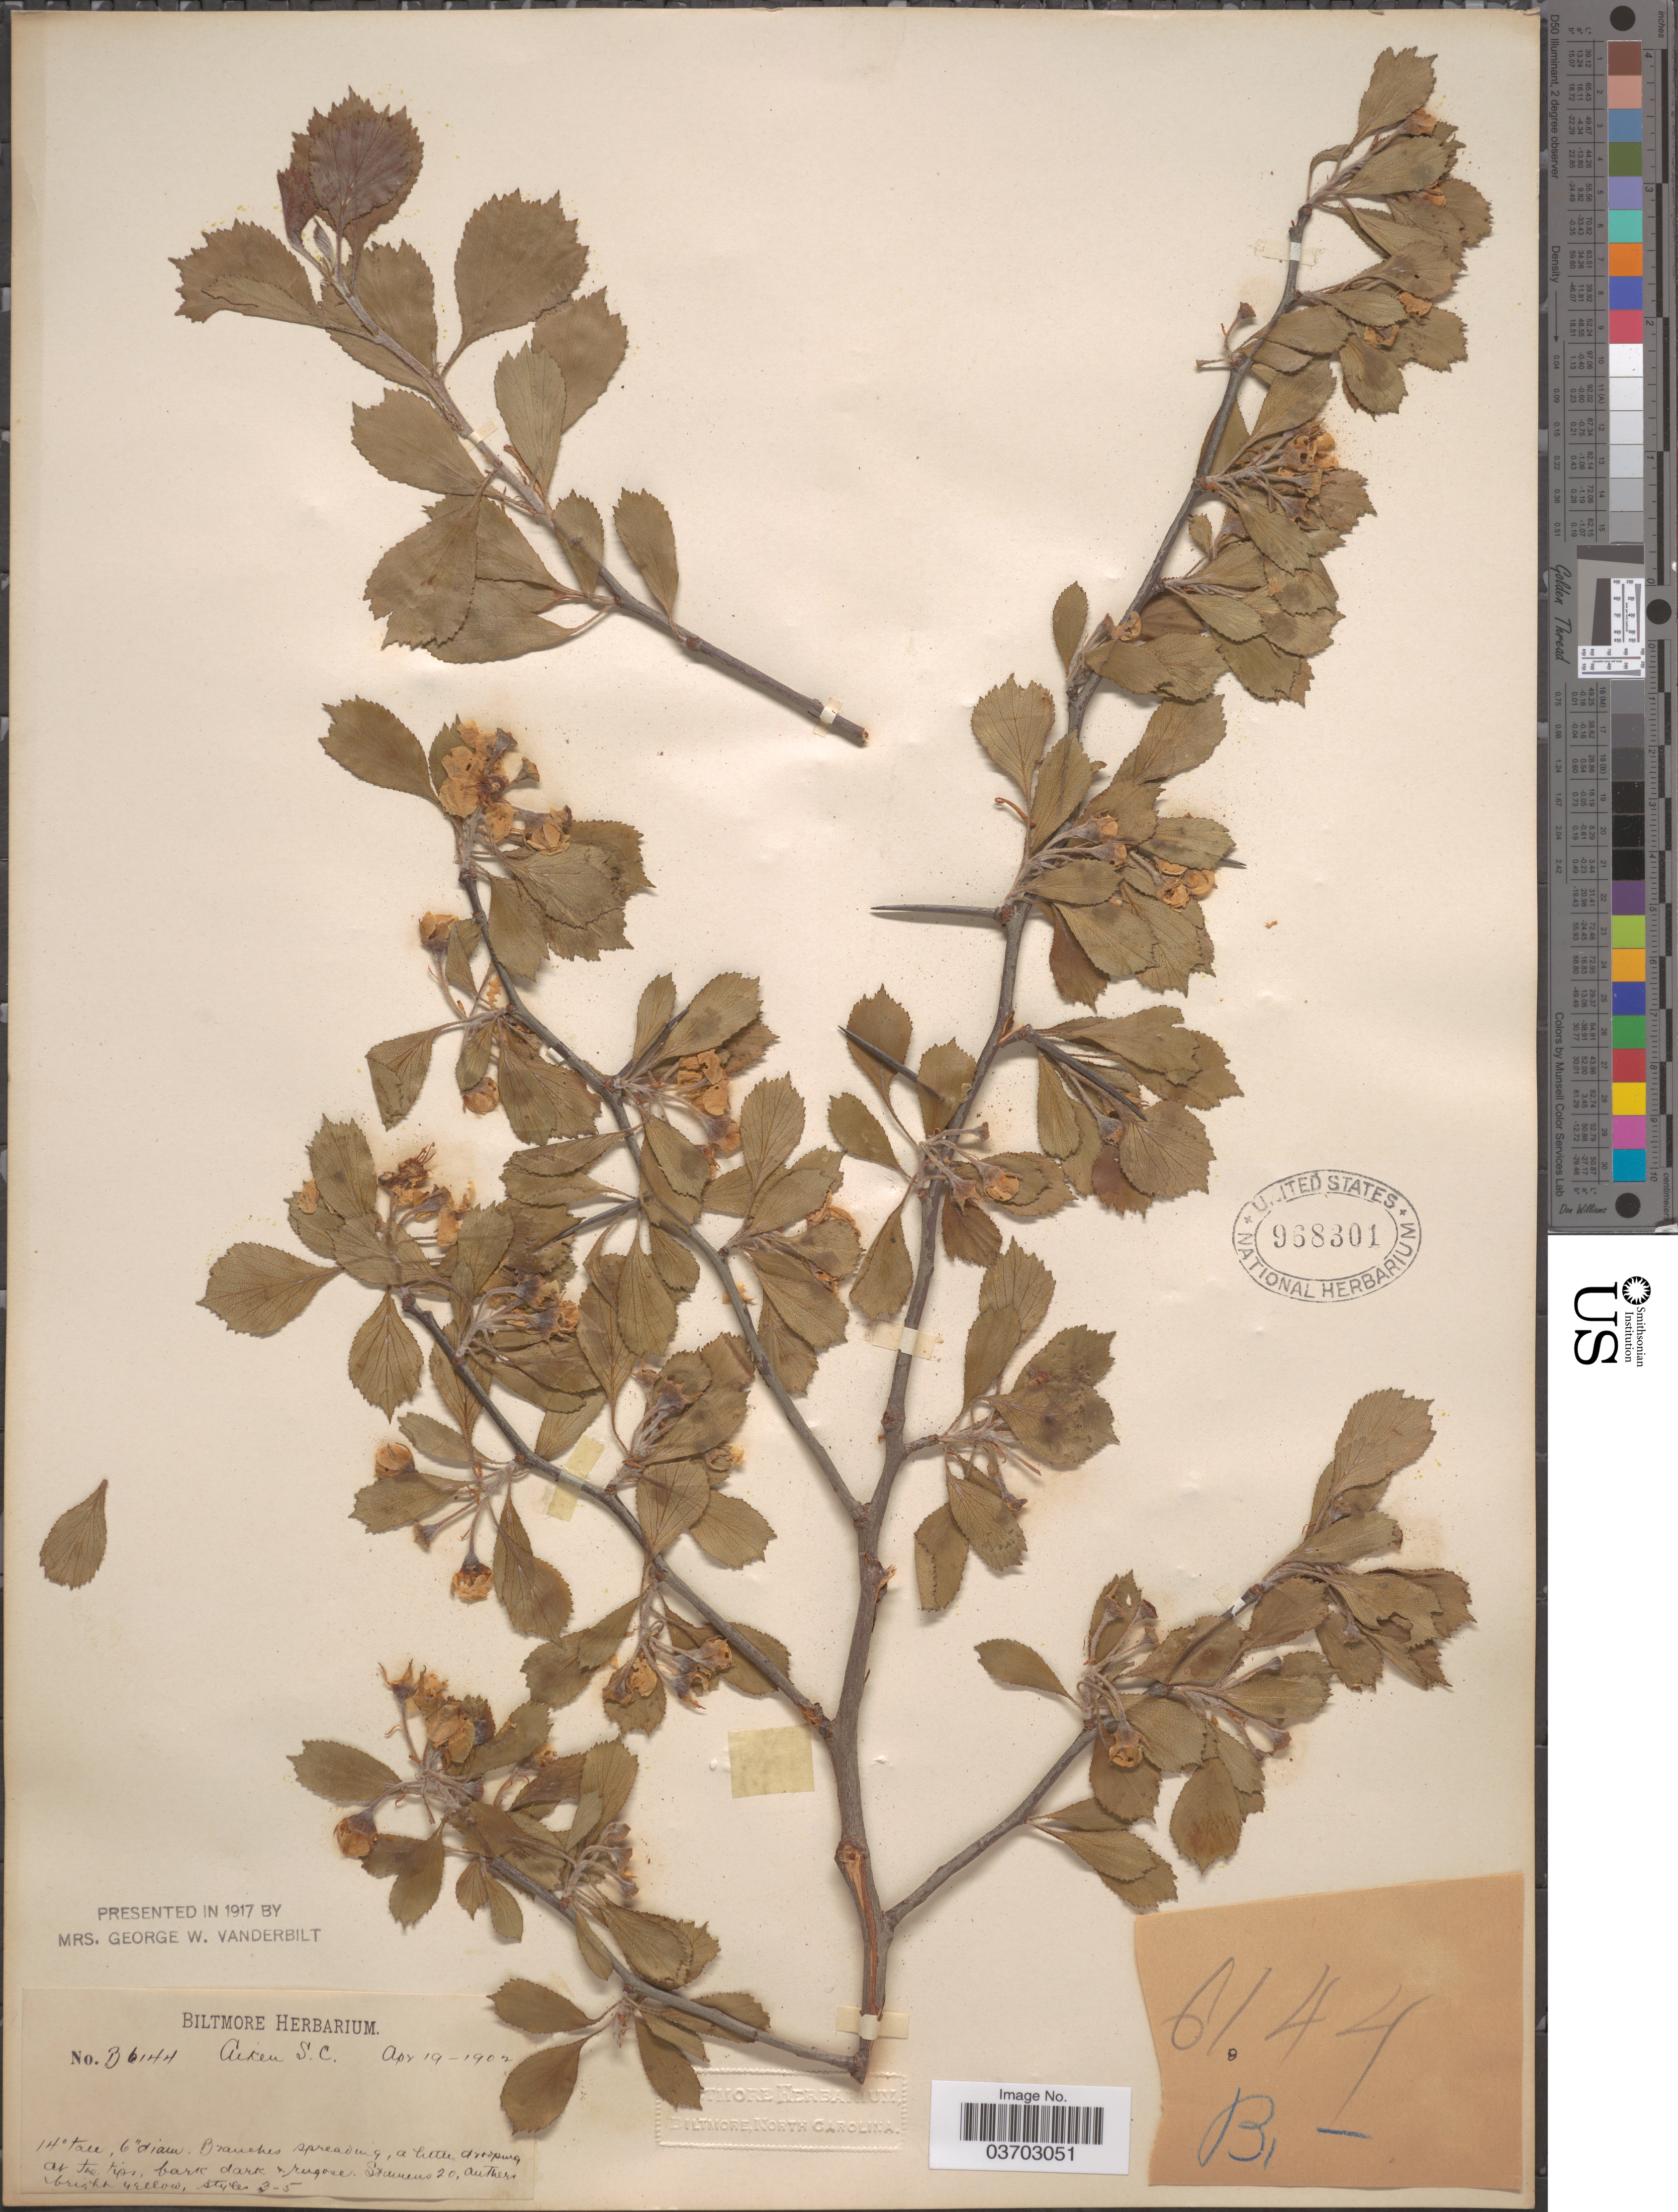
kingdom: Plantae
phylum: Tracheophyta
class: Magnoliopsida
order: Rosales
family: Rosaceae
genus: Crataegus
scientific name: Crataegus sp.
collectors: ex herb. Biltmore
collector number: B6144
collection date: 1902-04-19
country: United States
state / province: South Carolina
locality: Aiken.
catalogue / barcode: US 968301